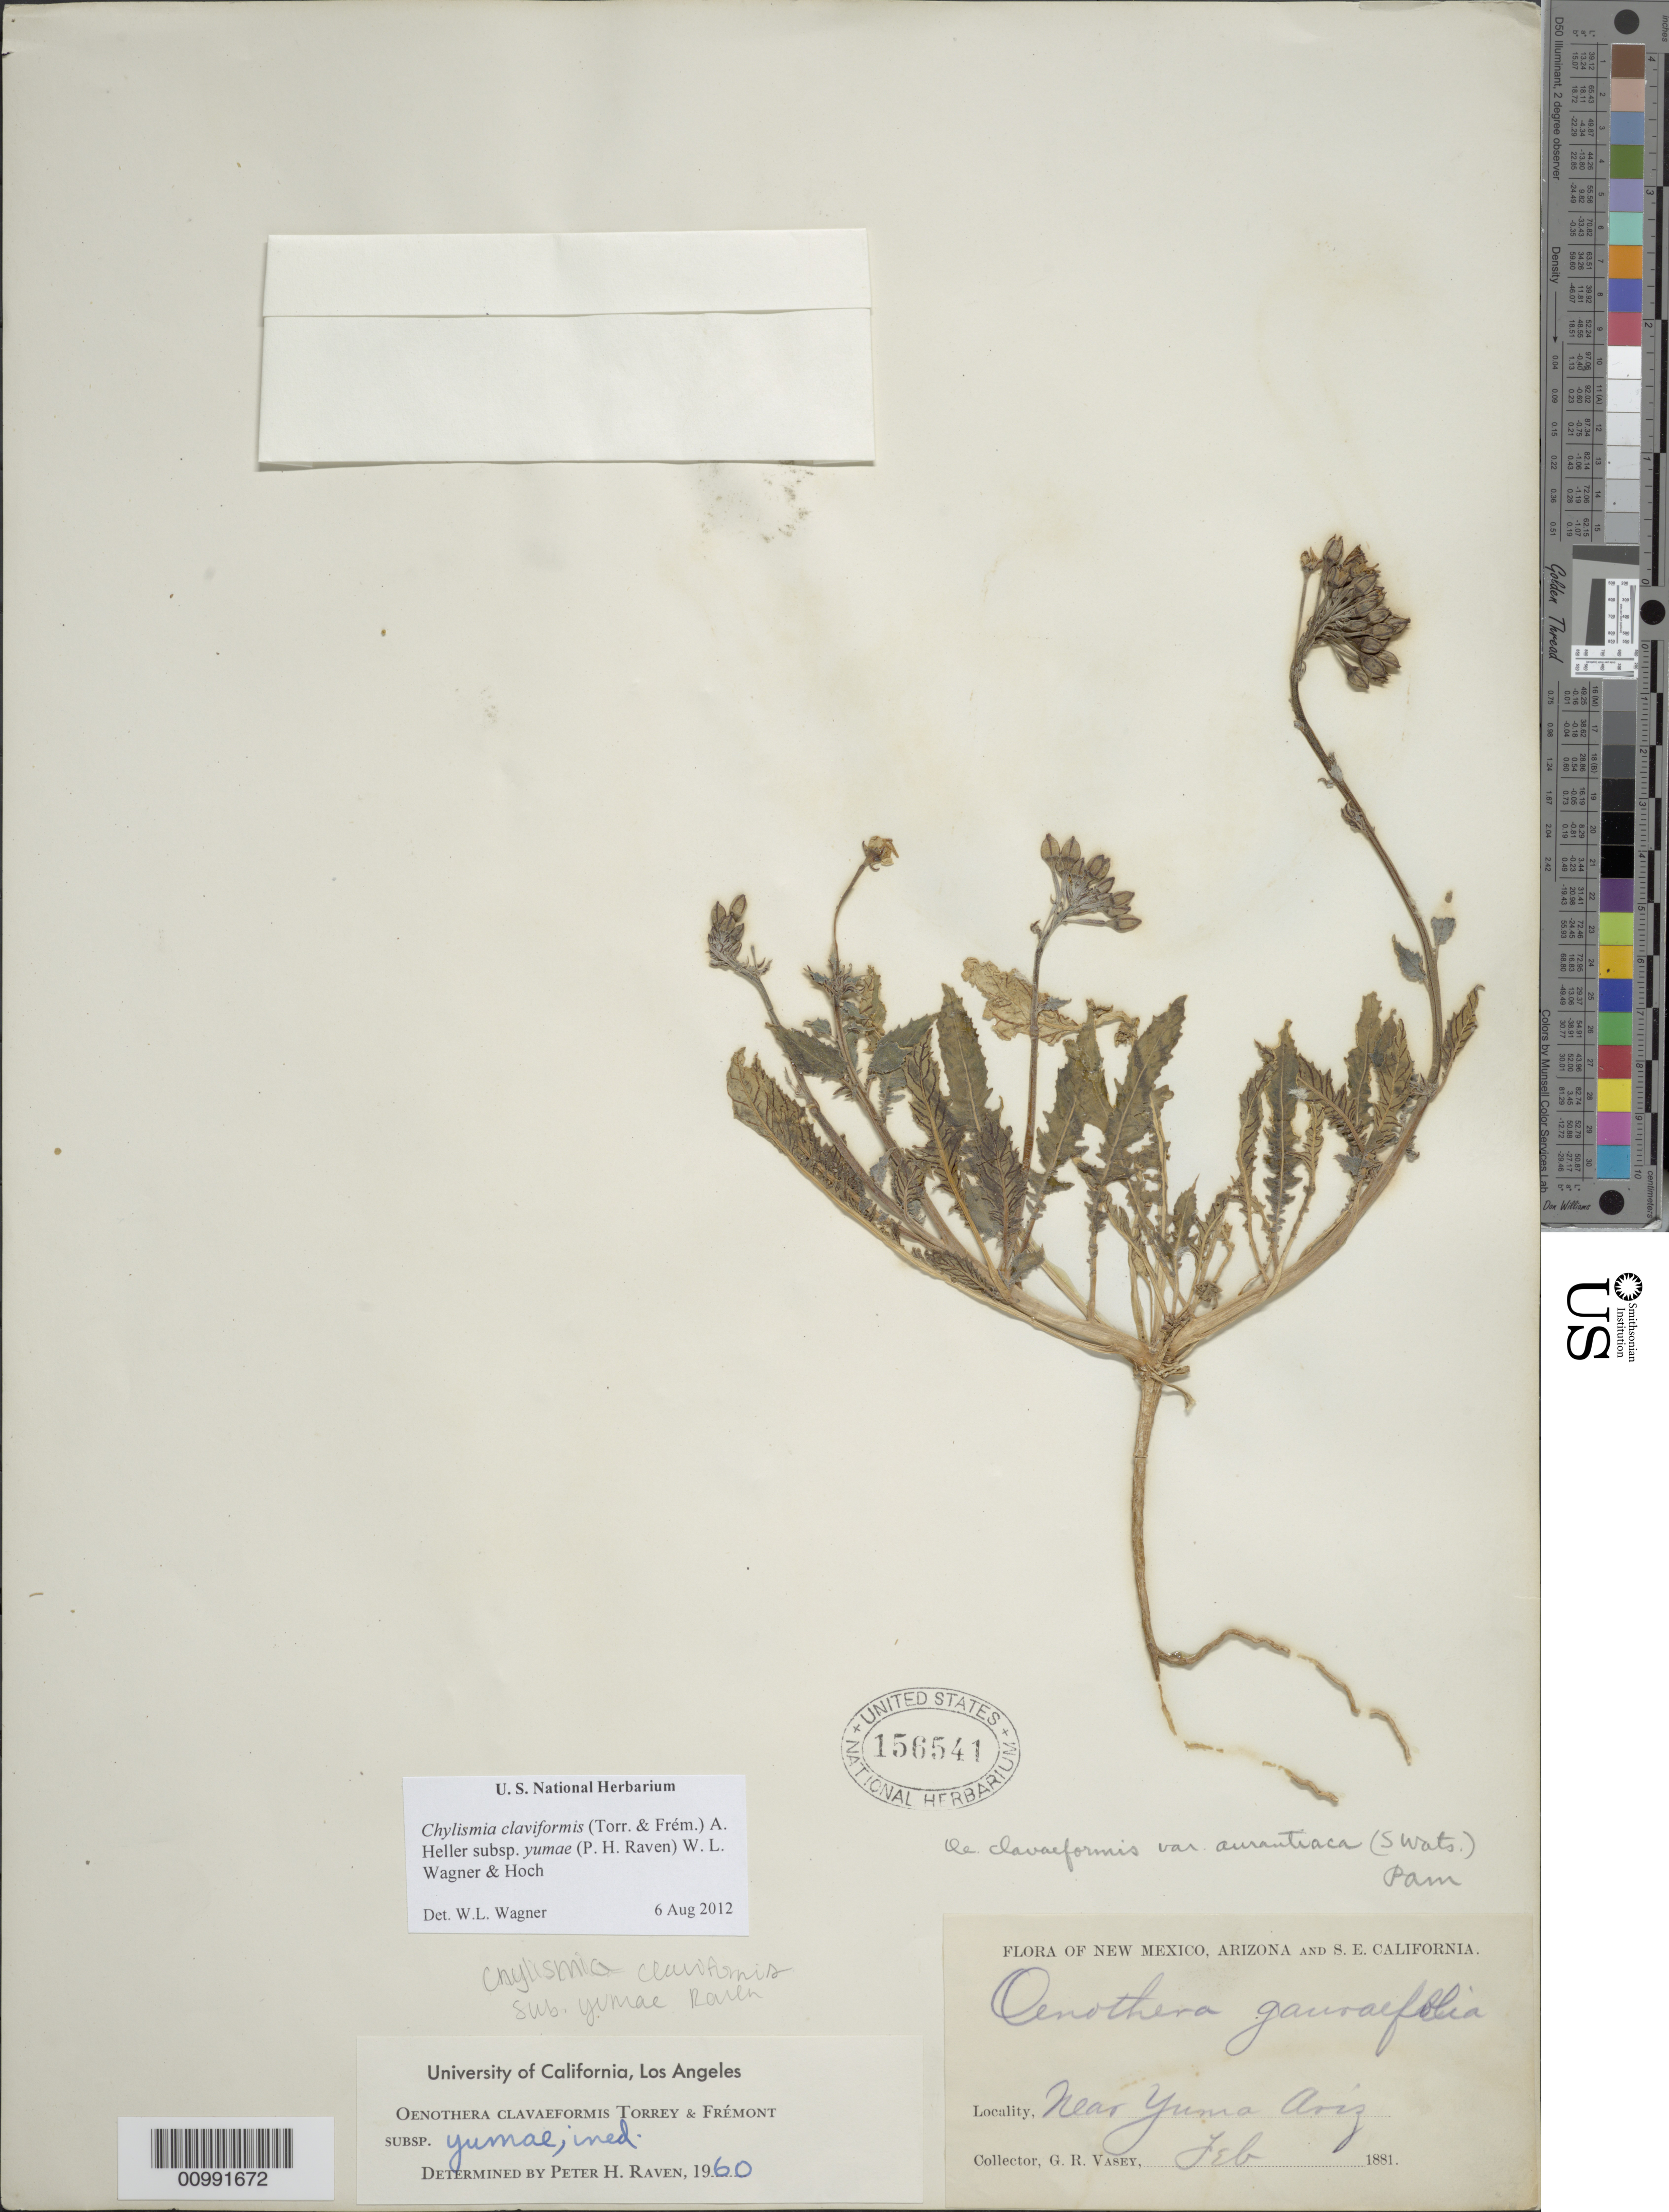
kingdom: Plantae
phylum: Tracheophyta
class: Magnoliopsida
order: Myrtales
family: Onagraceae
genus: Chylismia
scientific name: Chylismia claviformis subsp. yumae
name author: (P.H. Raven) W.L. Wagner & Hoch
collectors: G. Vasey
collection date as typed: Feb 1881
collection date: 1881-02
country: United States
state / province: Arizona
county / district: Yuma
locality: Near Yuma.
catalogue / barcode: US 156541